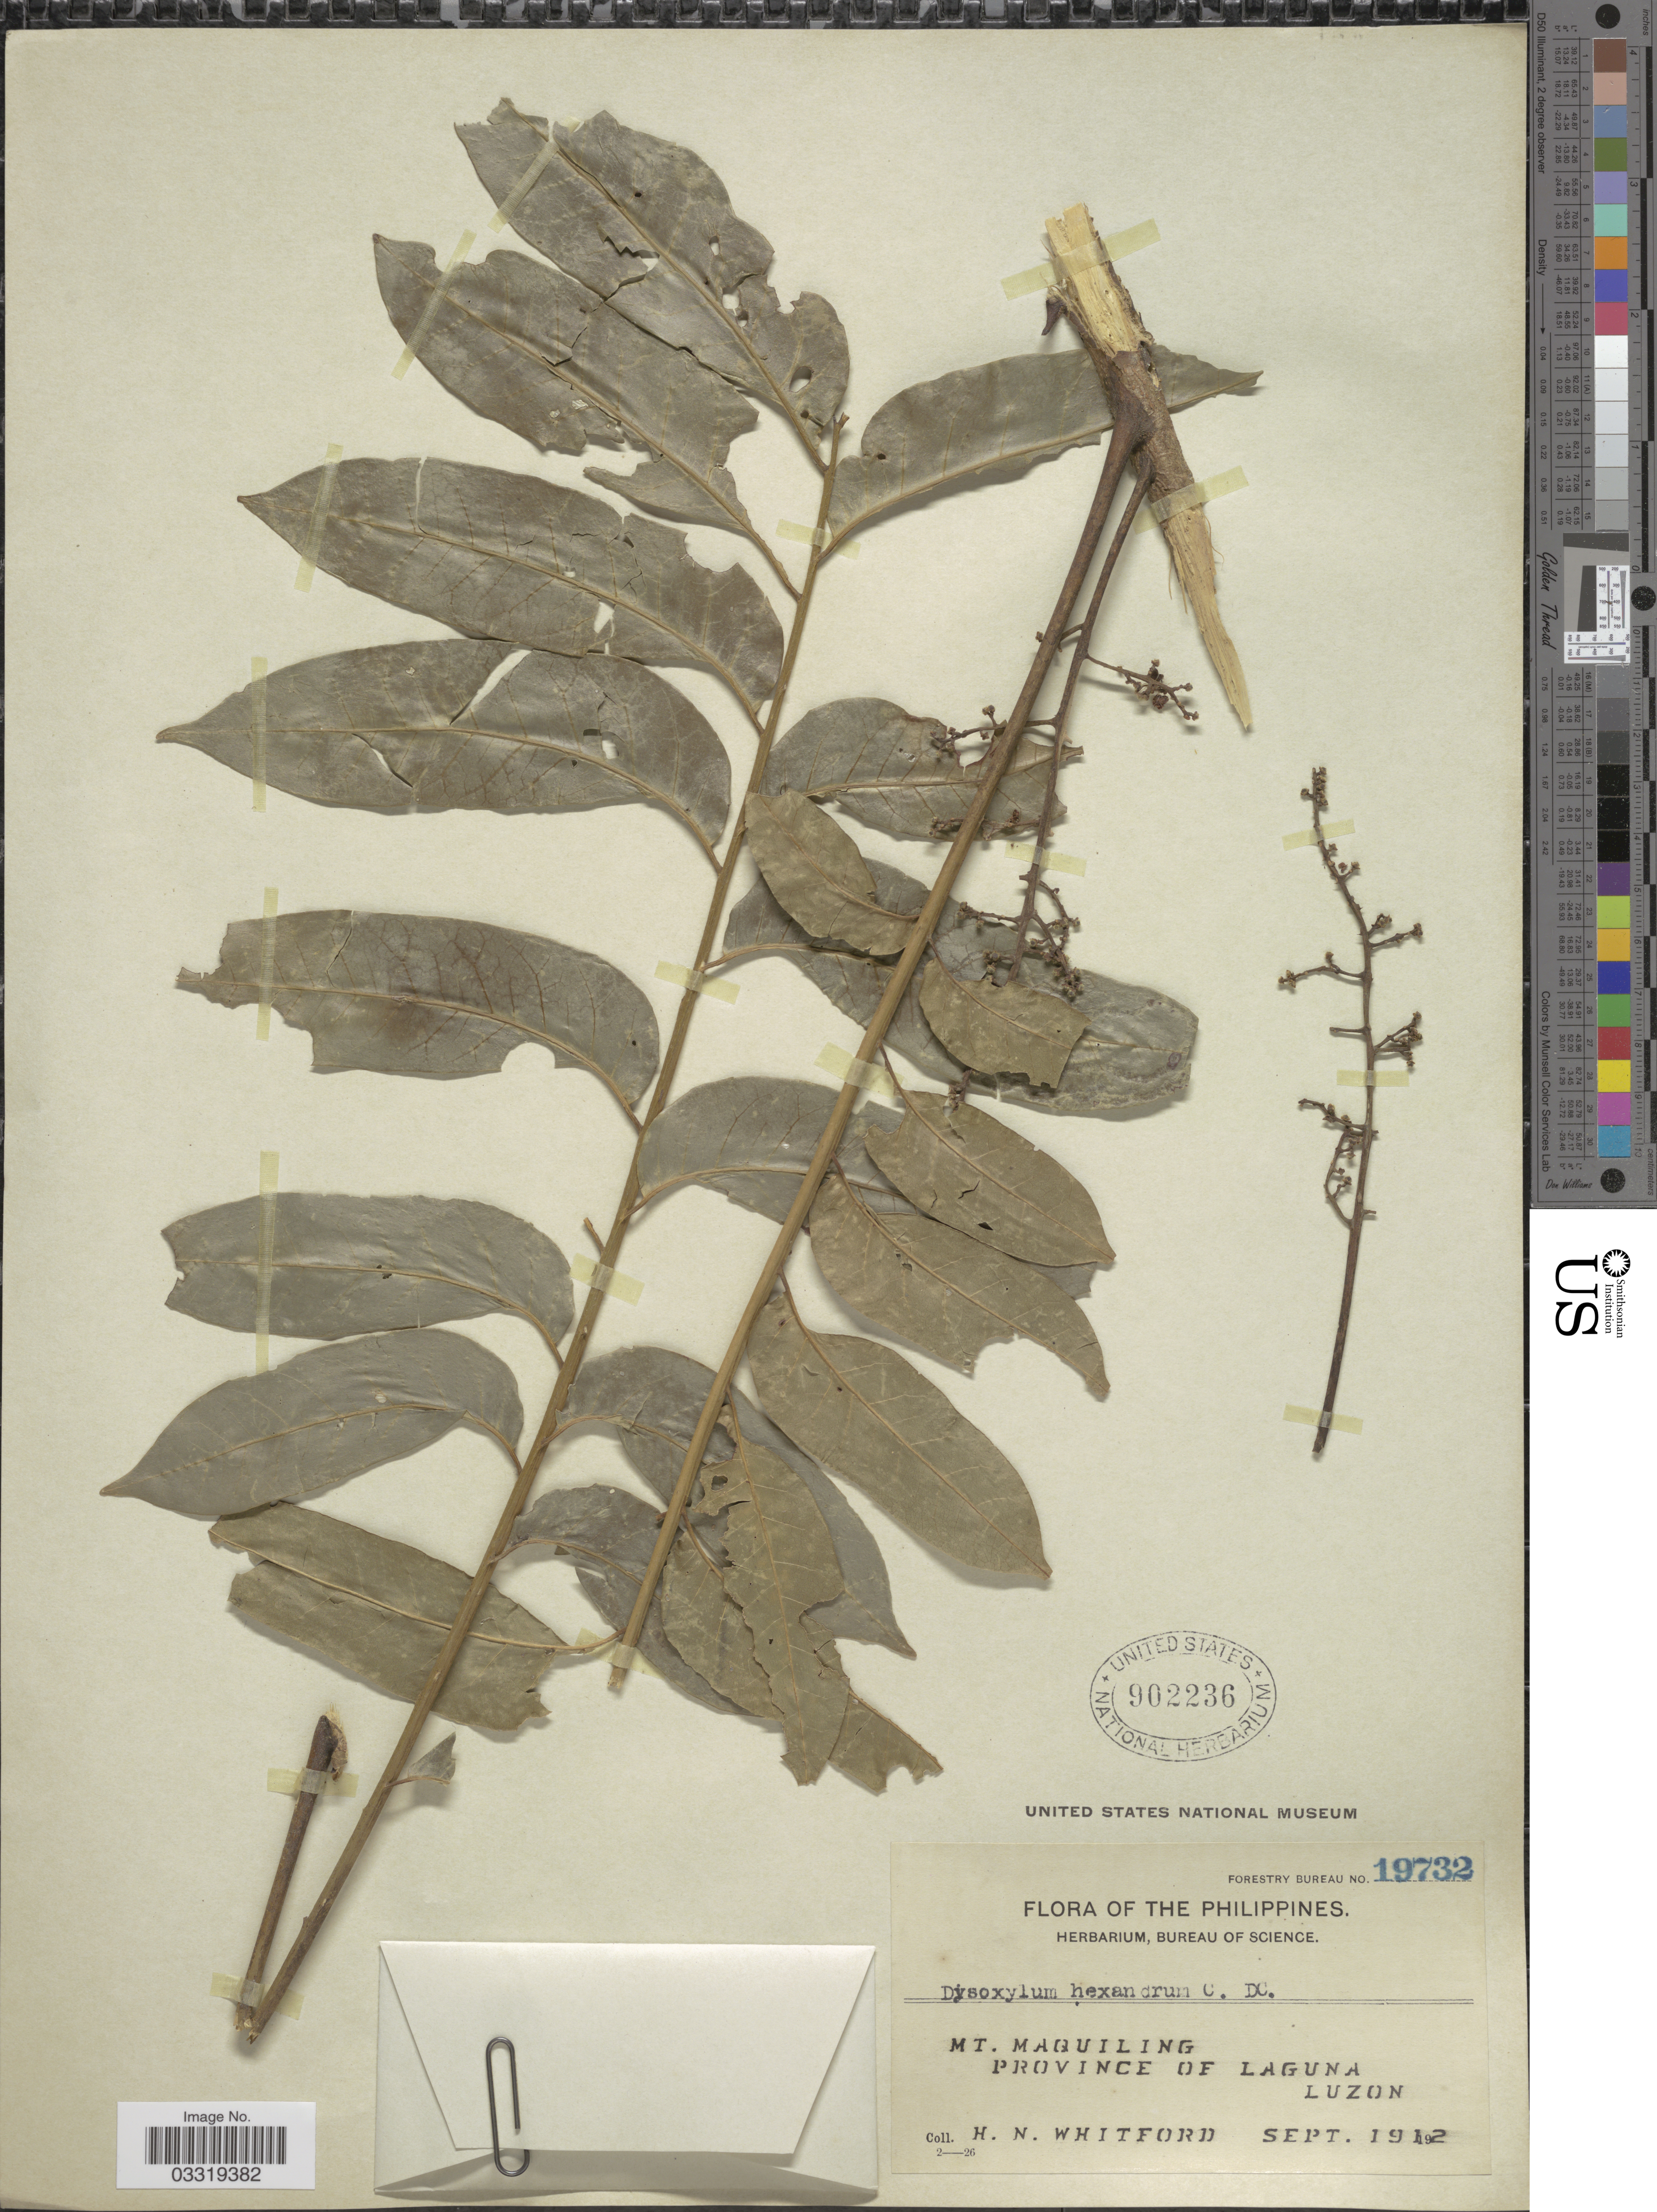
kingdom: Plantae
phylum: Tracheophyta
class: Magnoliopsida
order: Sapindales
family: Meliaceae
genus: Didymocheton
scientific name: Didymocheton mollissimus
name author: (Spreng.) Mabb.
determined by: Strong, Mark T., (BOT), Smithsonian Institution - National Museum of Natural History (UNITED STATES)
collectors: H. N. Whitford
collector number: Forestry Bureau 19732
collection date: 1912-09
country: Philippines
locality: Mt. Maquiling, Province of Laguna, Luzon.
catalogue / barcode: US 902236